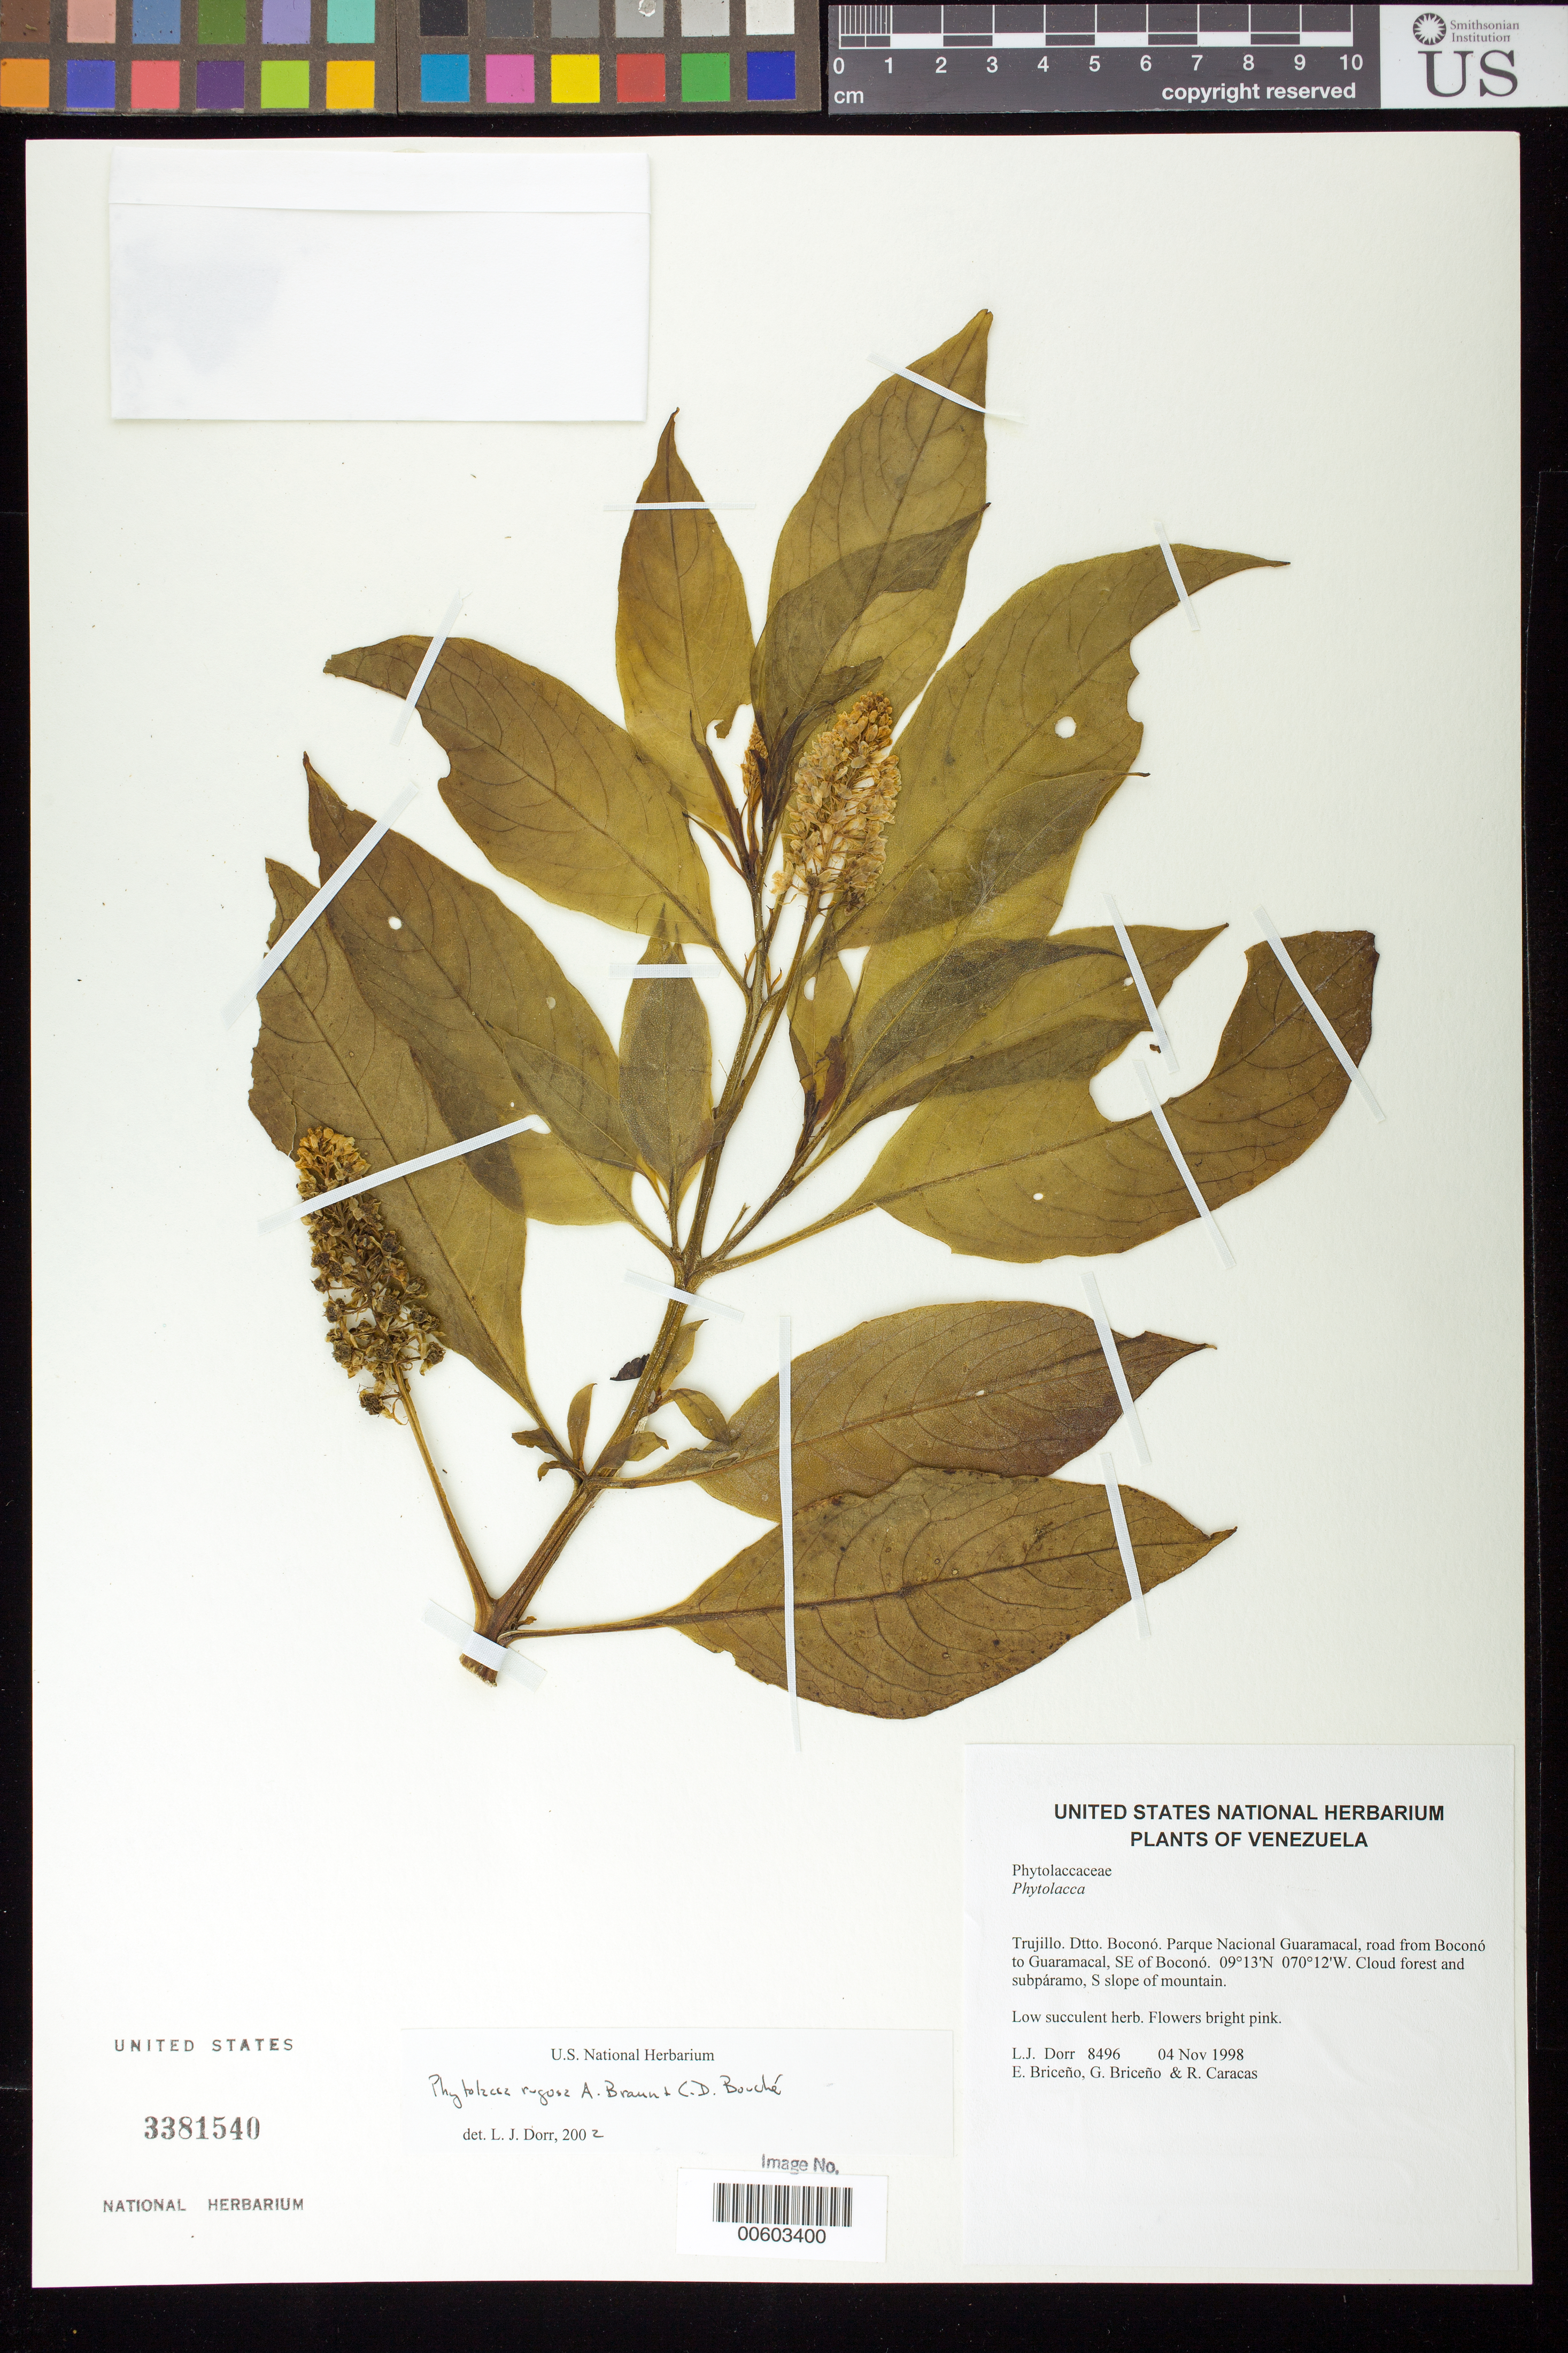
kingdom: Plantae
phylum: Tracheophyta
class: Magnoliopsida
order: Caryophyllales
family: Phytolaccaceae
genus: Phytolacca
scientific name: Phytolacca rugosa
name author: A. Braun & C.D. Bouché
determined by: Dorr, L. J., (BOT), Smithsonian Institution - National Museum of Natural History (UNITED STATES)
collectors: L. J. Dorr, E. Briceño, G. Briceño & R. Caracas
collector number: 8496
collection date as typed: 04 Nov 1998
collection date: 1998-11-04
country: Venezuela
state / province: Trujillo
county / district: Boconó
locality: Parque Nacional Guaramacal, road from Boconó to Guaramacal, SE of Boconó.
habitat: Cloud forest and subpáramo, S slope of mountain.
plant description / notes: AAU, C, K, PORT, US, WIS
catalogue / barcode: US 3381540